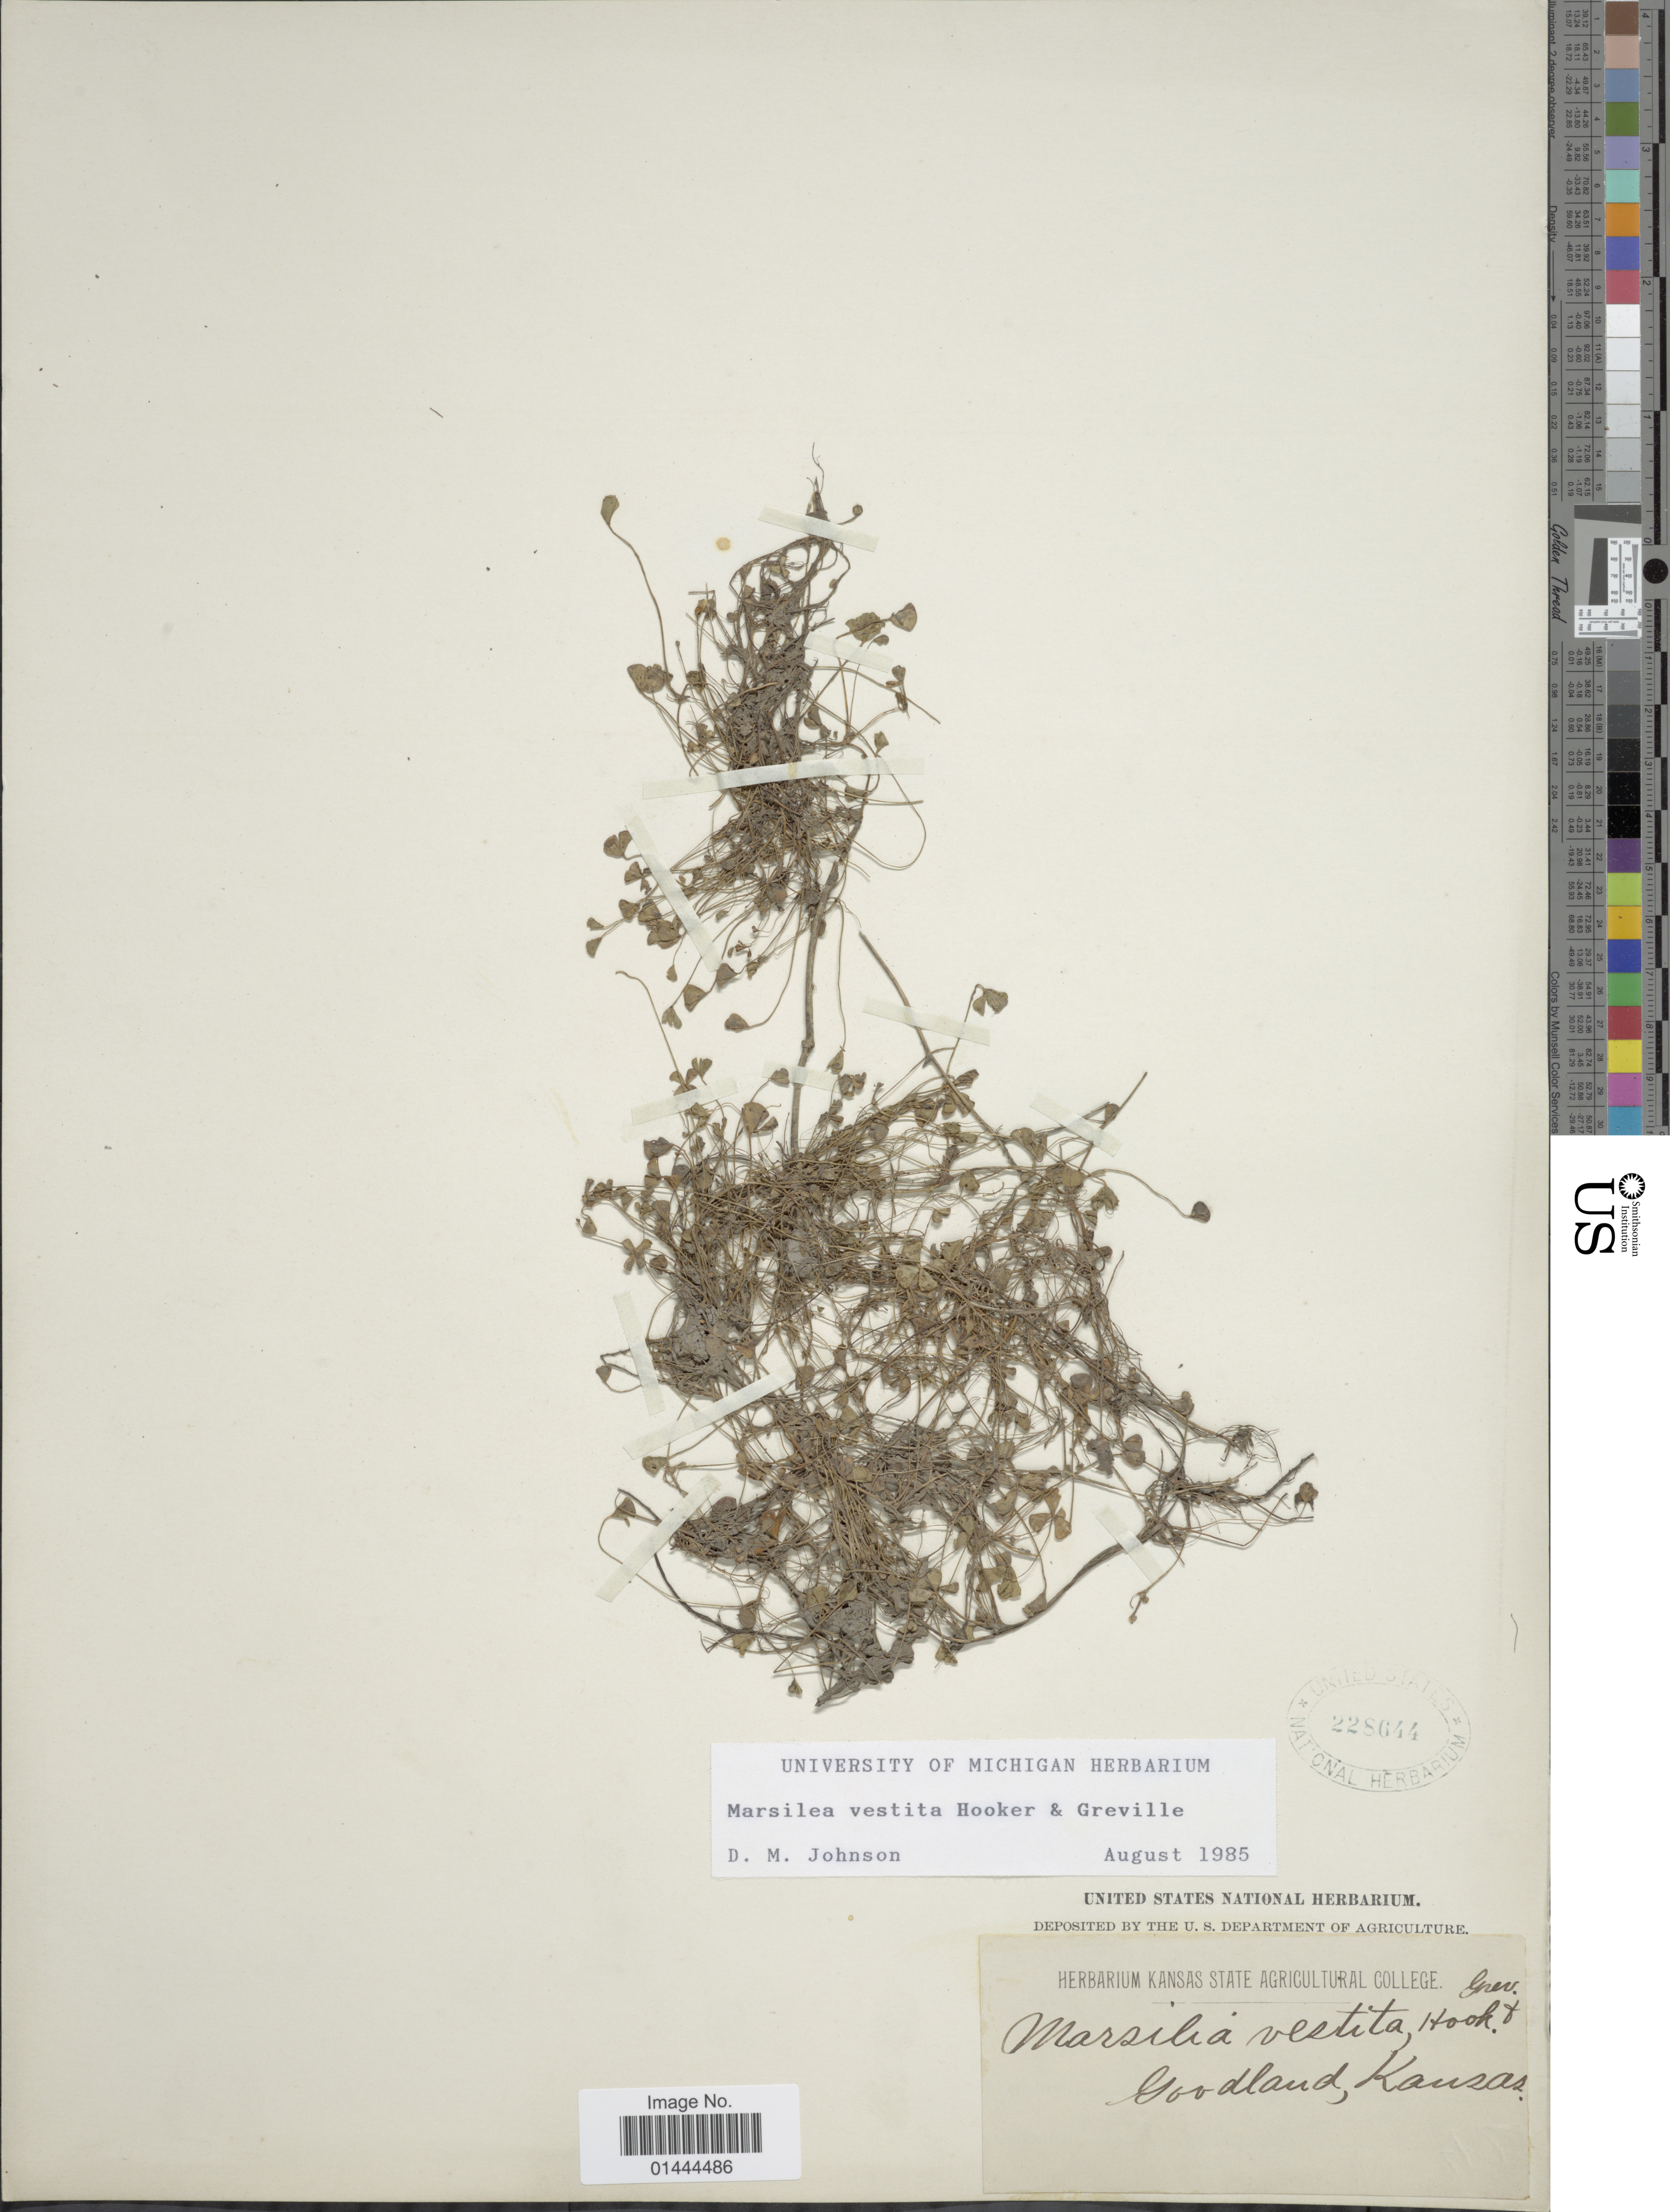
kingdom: Plantae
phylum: Tracheophyta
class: Polypodiopsida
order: Salviniales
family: Marsileaceae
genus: Marsilea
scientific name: Marsilea vestita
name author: Hook. & Grev.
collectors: -. Goodland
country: United States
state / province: Kansas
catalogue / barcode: US 228644